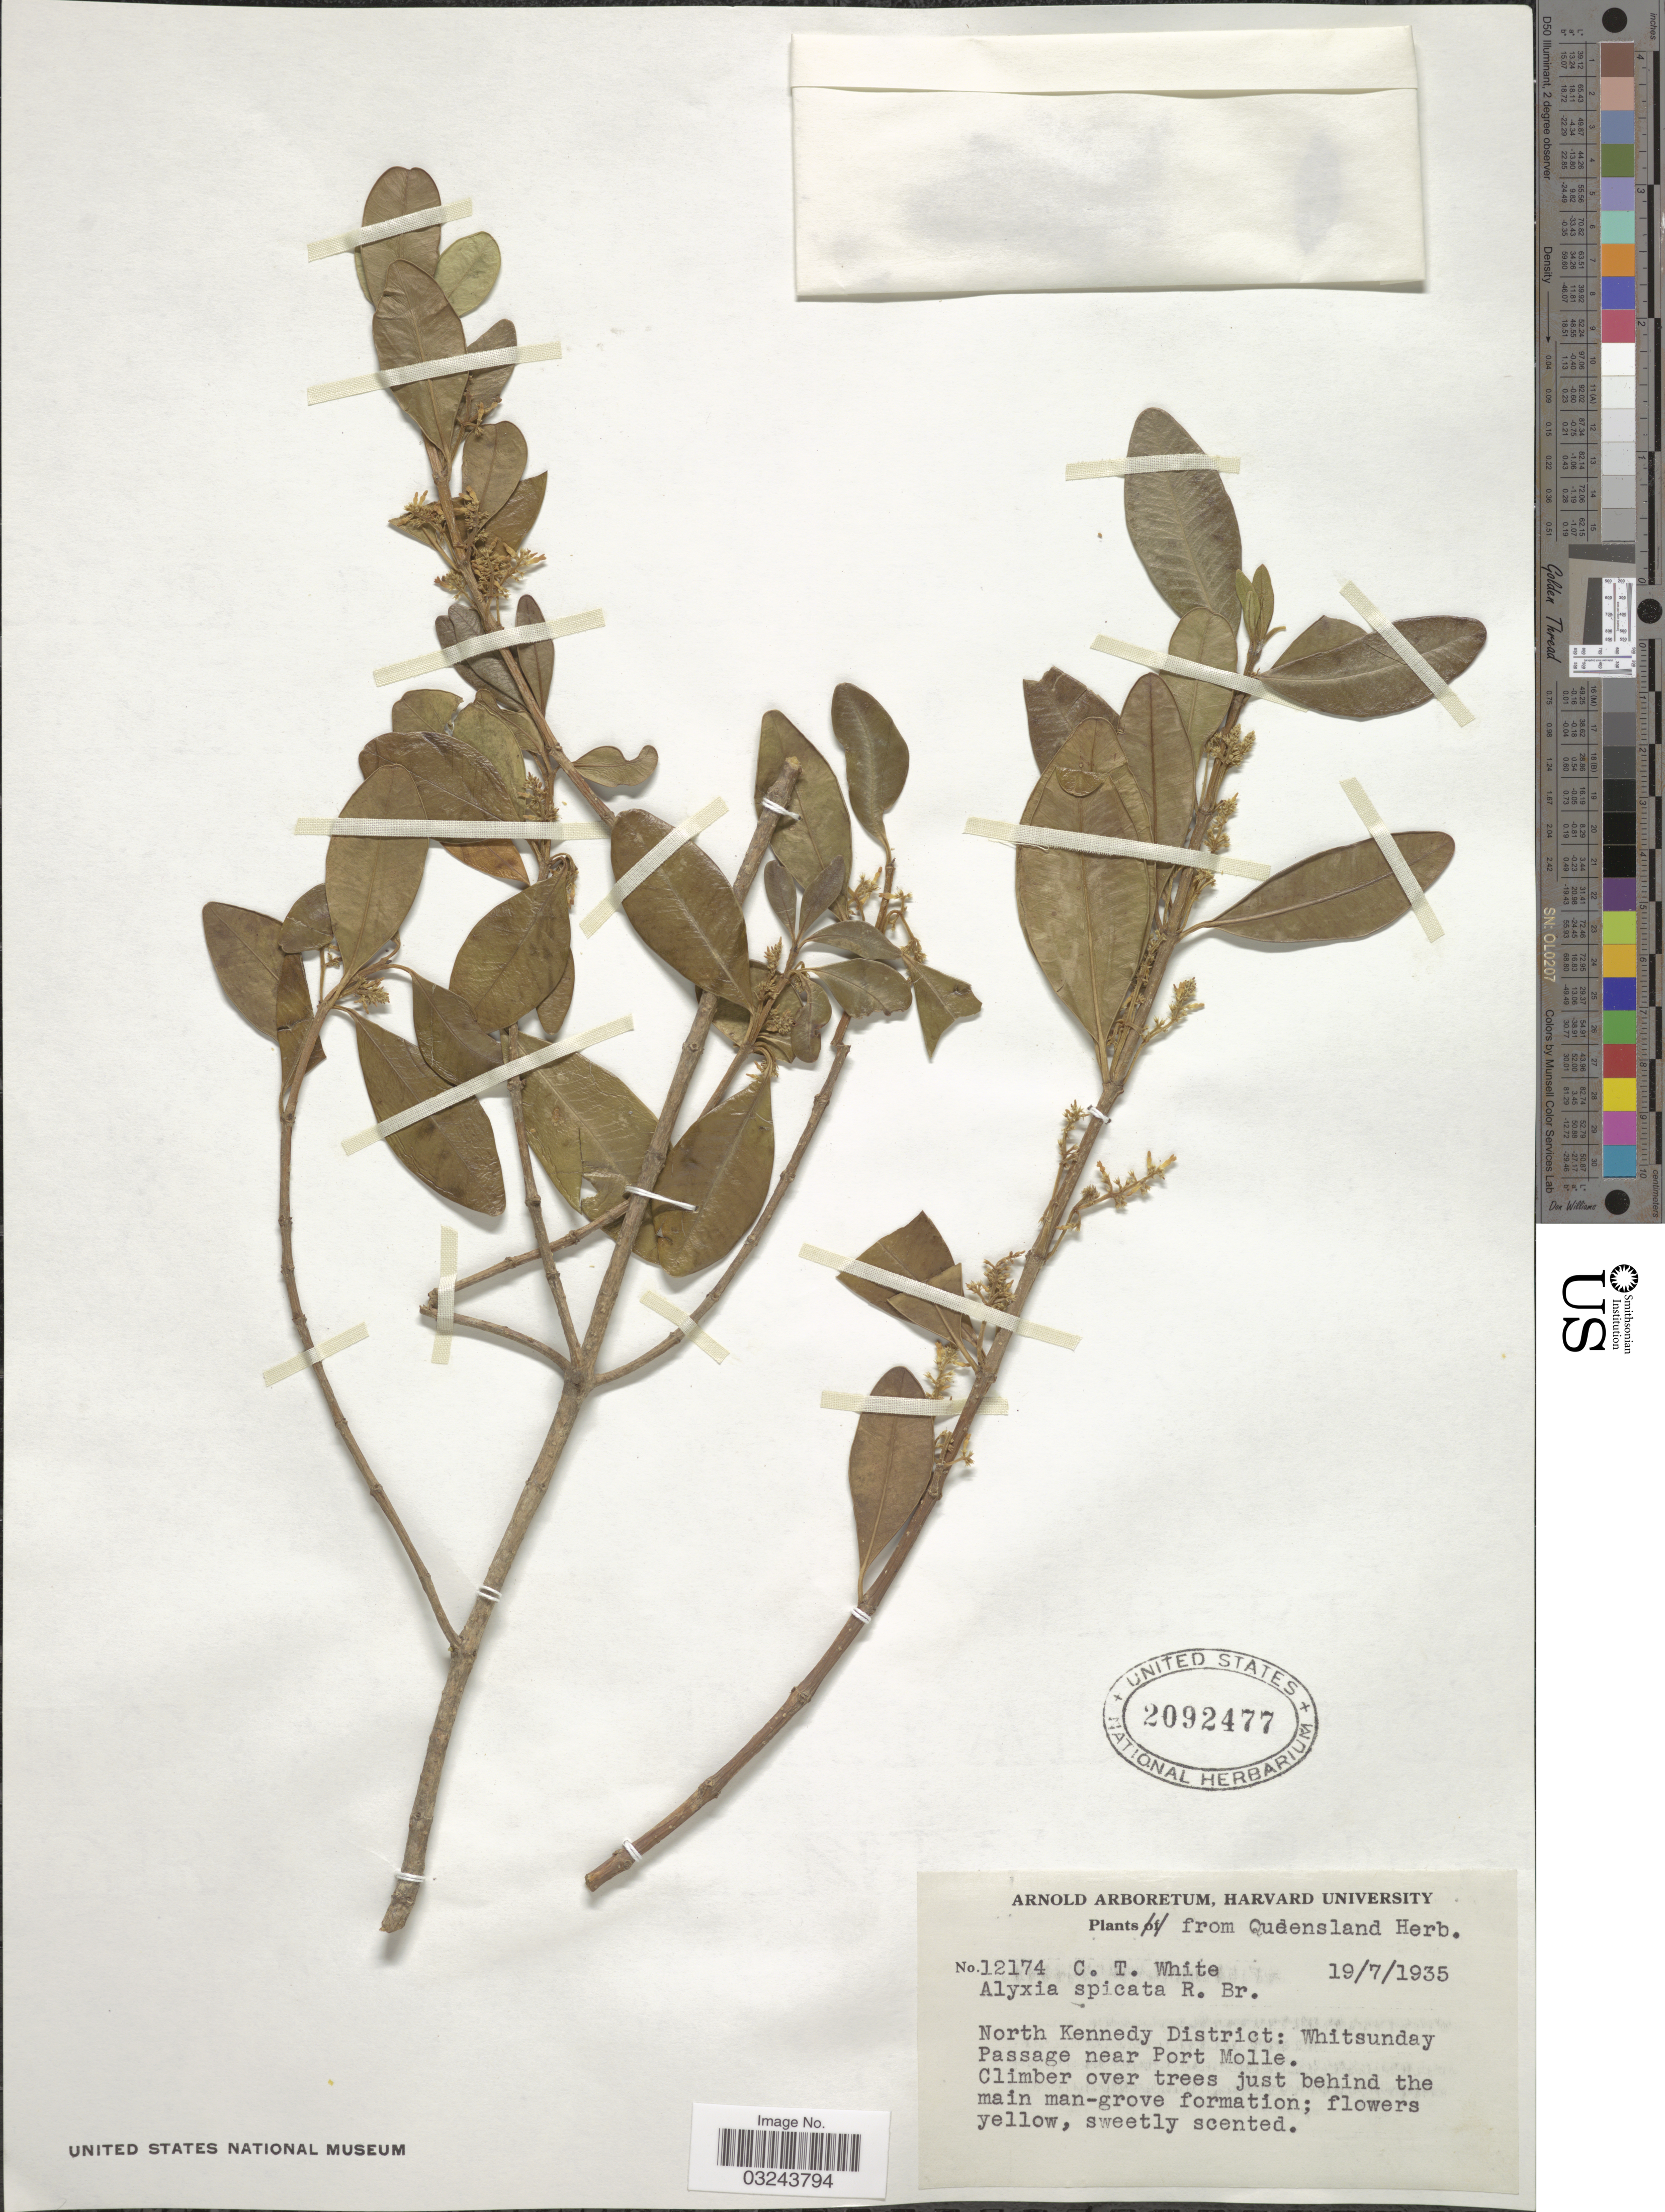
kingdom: Plantae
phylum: Tracheophyta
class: Magnoliopsida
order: Gentianales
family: Apocynaceae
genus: Alyxia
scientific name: Alyxia spicata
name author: R. Br.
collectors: C. T. White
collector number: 12174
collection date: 1935-07-19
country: Australia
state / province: Queensland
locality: North Kennedy District: Whitsunday, Passage near Port Molle.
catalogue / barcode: US 2092477